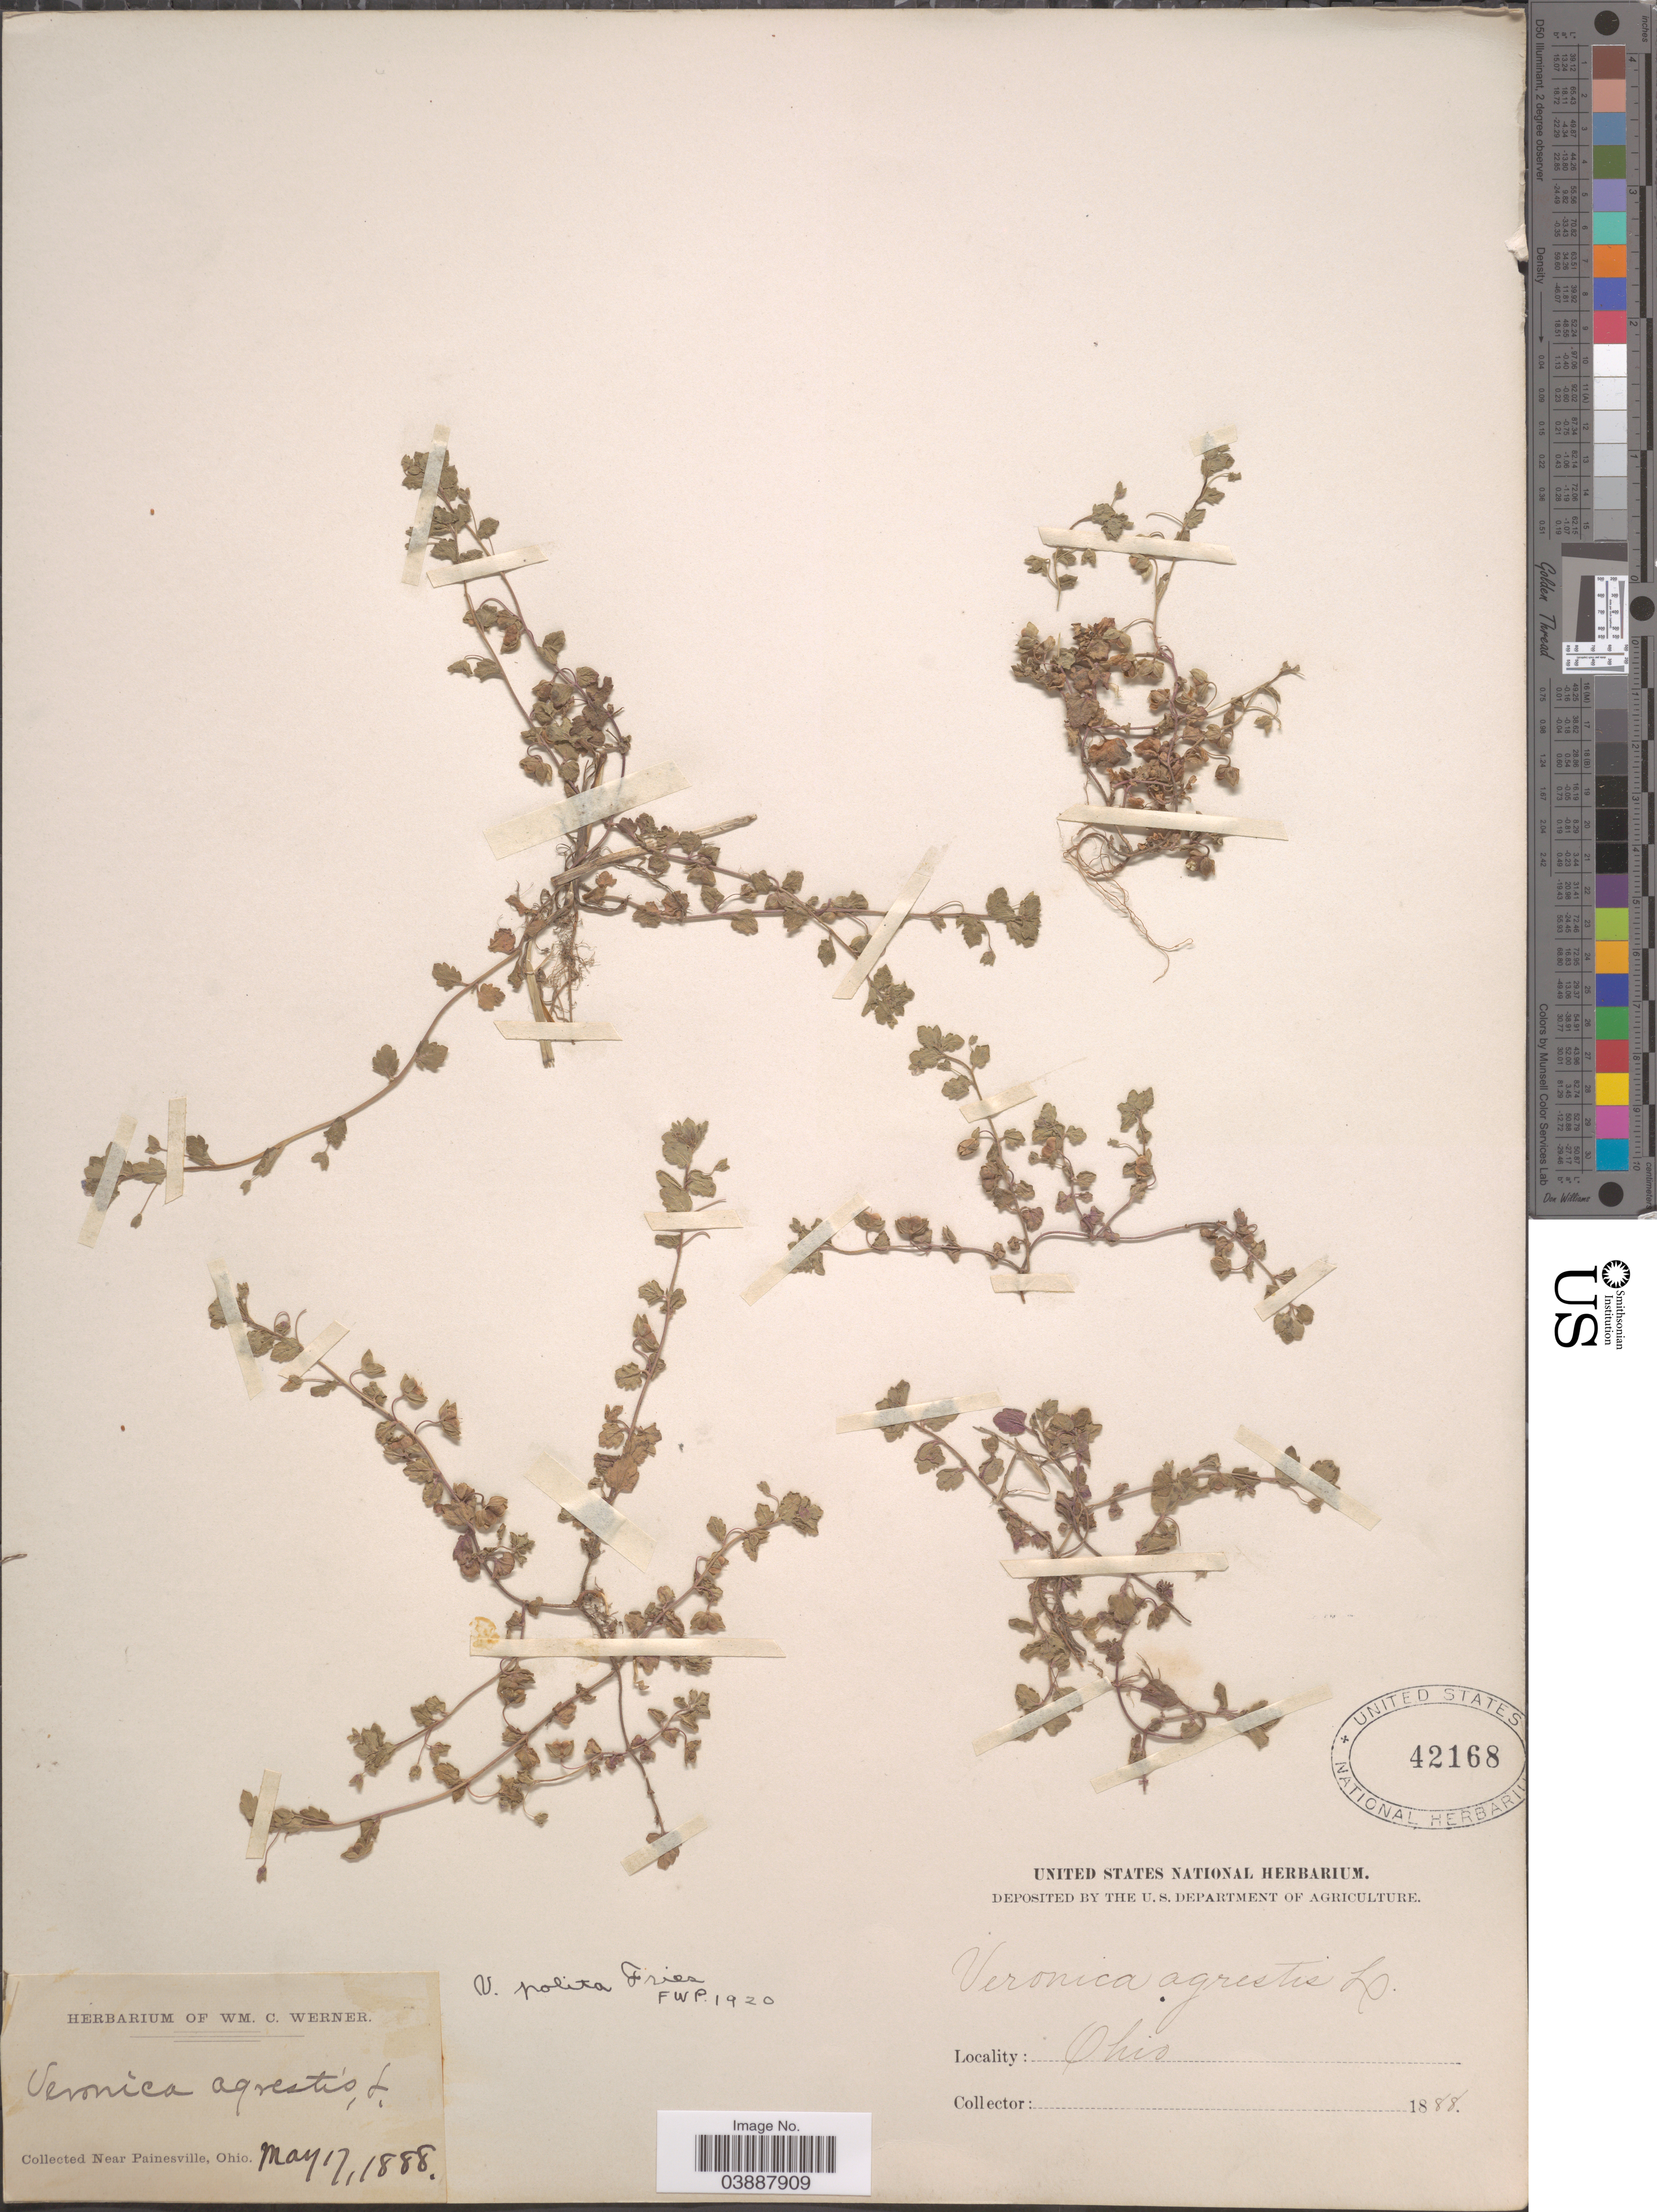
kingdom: Plantae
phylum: Tracheophyta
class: Magnoliopsida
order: Lamiales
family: Plantaginaceae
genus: Veronica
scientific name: Veronica polita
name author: Fr.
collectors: ex herb. Wm. C. Werner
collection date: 1888-05-17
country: United States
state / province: Ohio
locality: Near Painesville.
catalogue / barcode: US 42168